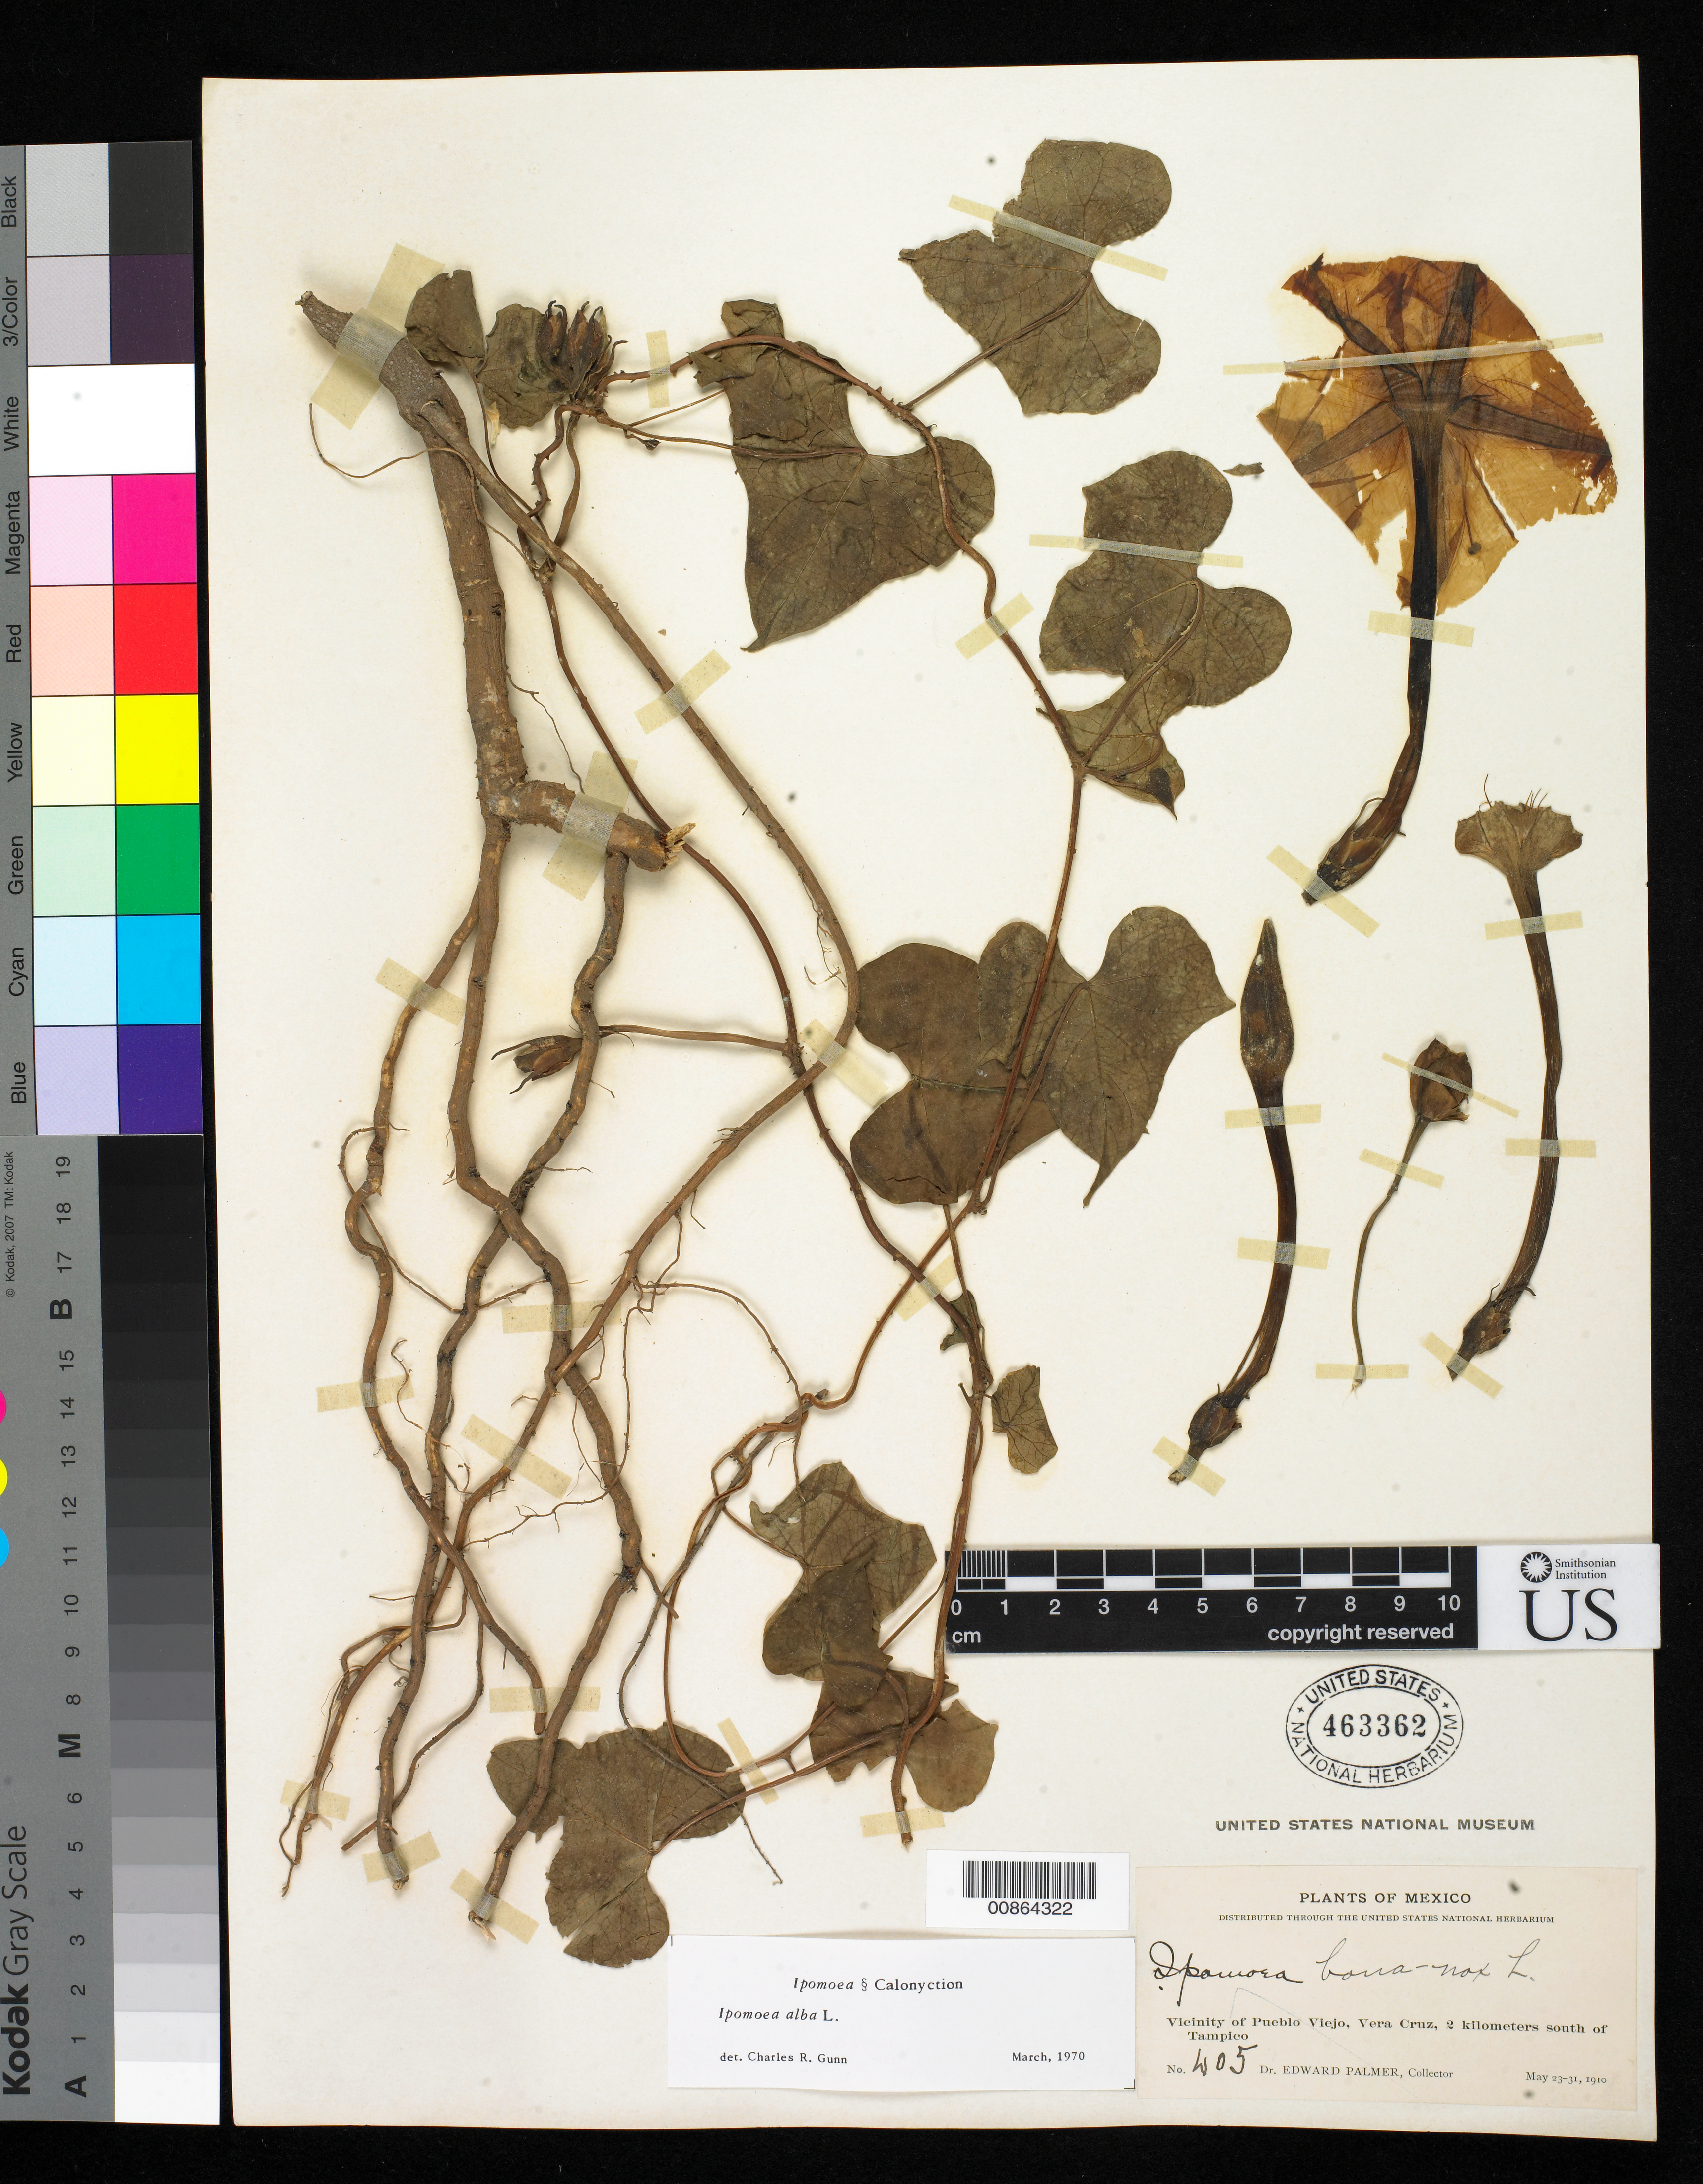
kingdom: Plantae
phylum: Tracheophyta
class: Magnoliopsida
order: Solanales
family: Convolvulaceae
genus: Ipomoea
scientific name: Ipomoea alba L.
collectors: E. Palmer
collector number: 405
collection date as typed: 23 May 1910 to 31 May 1910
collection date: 1910-05-23/1910-05-31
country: Mexico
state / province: Veracruz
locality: Vicinity of Pueblo Viejo Veracruz, 2 kilometers south of Tampico, Tamaulipas.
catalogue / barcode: US 463362